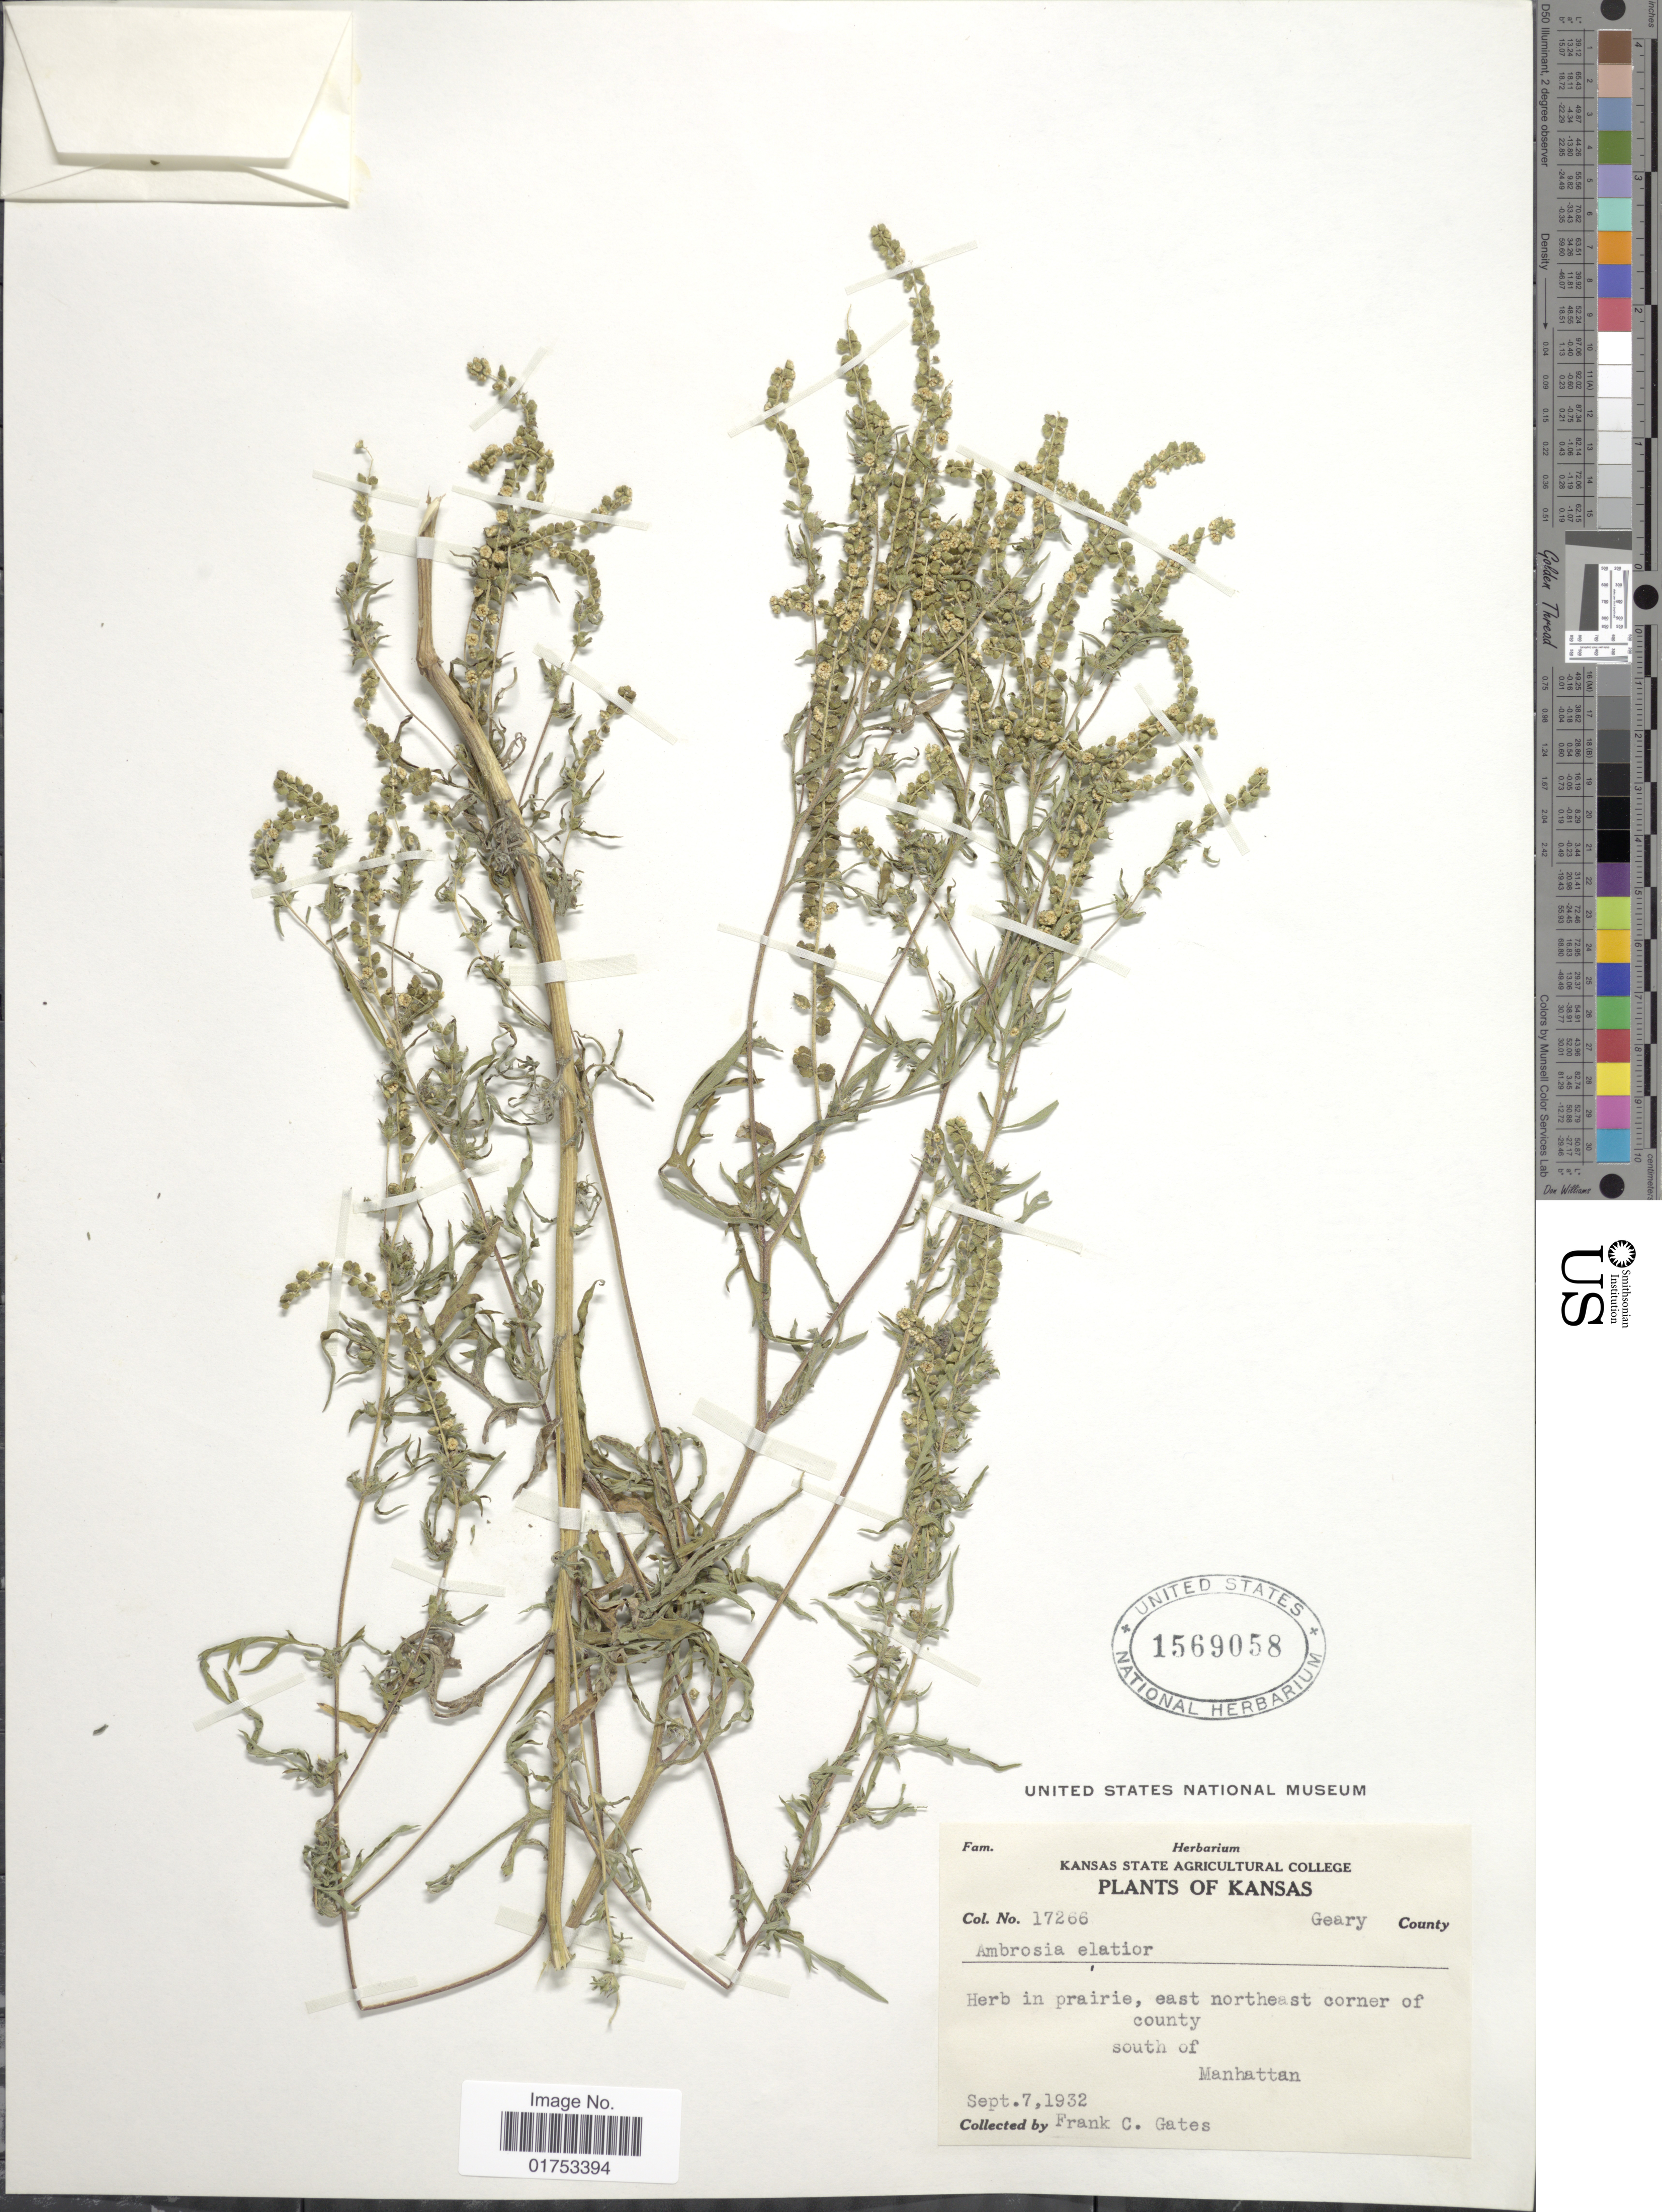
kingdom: Plantae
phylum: Tracheophyta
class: Magnoliopsida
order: Asterales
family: Asteraceae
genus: Ambrosia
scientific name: Ambrosia artemisiifolia var. elatior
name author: (L.) Descourt.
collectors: F. C. Gates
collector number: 17266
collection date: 1932-09-07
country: United States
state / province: Kansas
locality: Geary County, northeast corner of county, south of Manhattan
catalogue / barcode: US 1569058